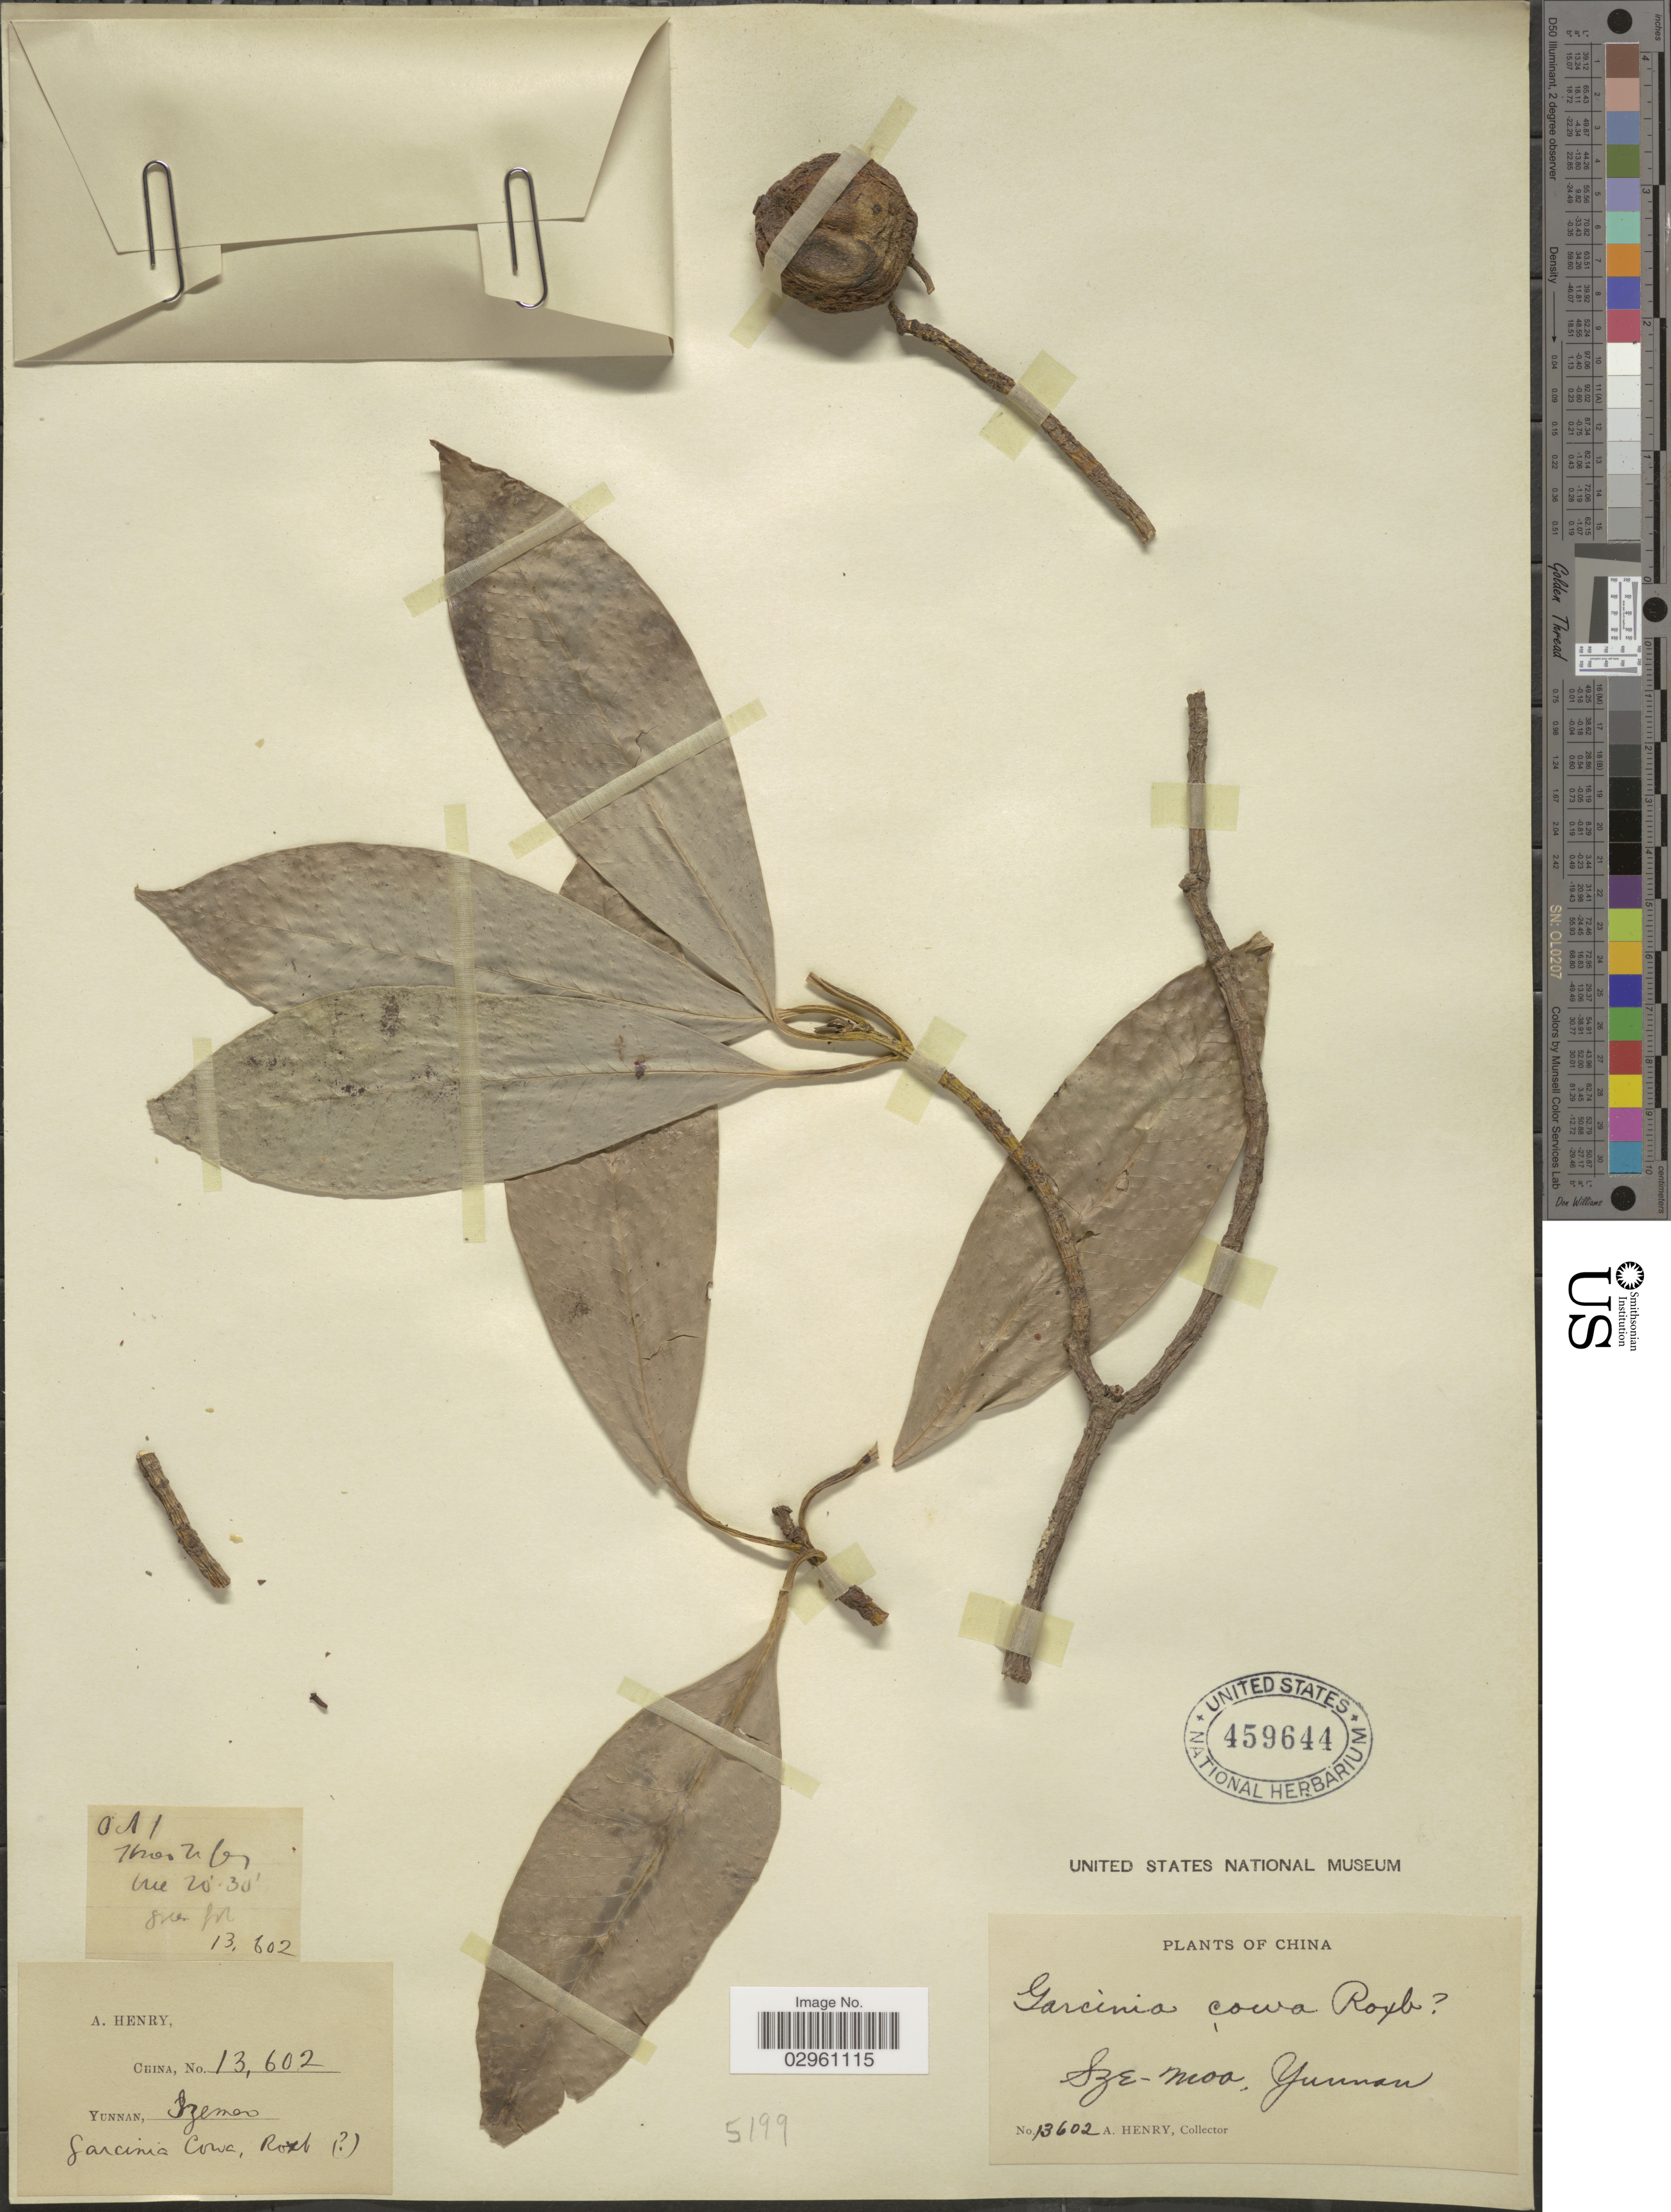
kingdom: Plantae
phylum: Tracheophyta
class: Magnoliopsida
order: Malpighiales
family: Clusiaceae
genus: Garcinia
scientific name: Garcinia cowa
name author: Roxb. ex Choisy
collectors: A. Henry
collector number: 13602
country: China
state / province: Yunnan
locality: Sze-moa.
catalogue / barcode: US 459644